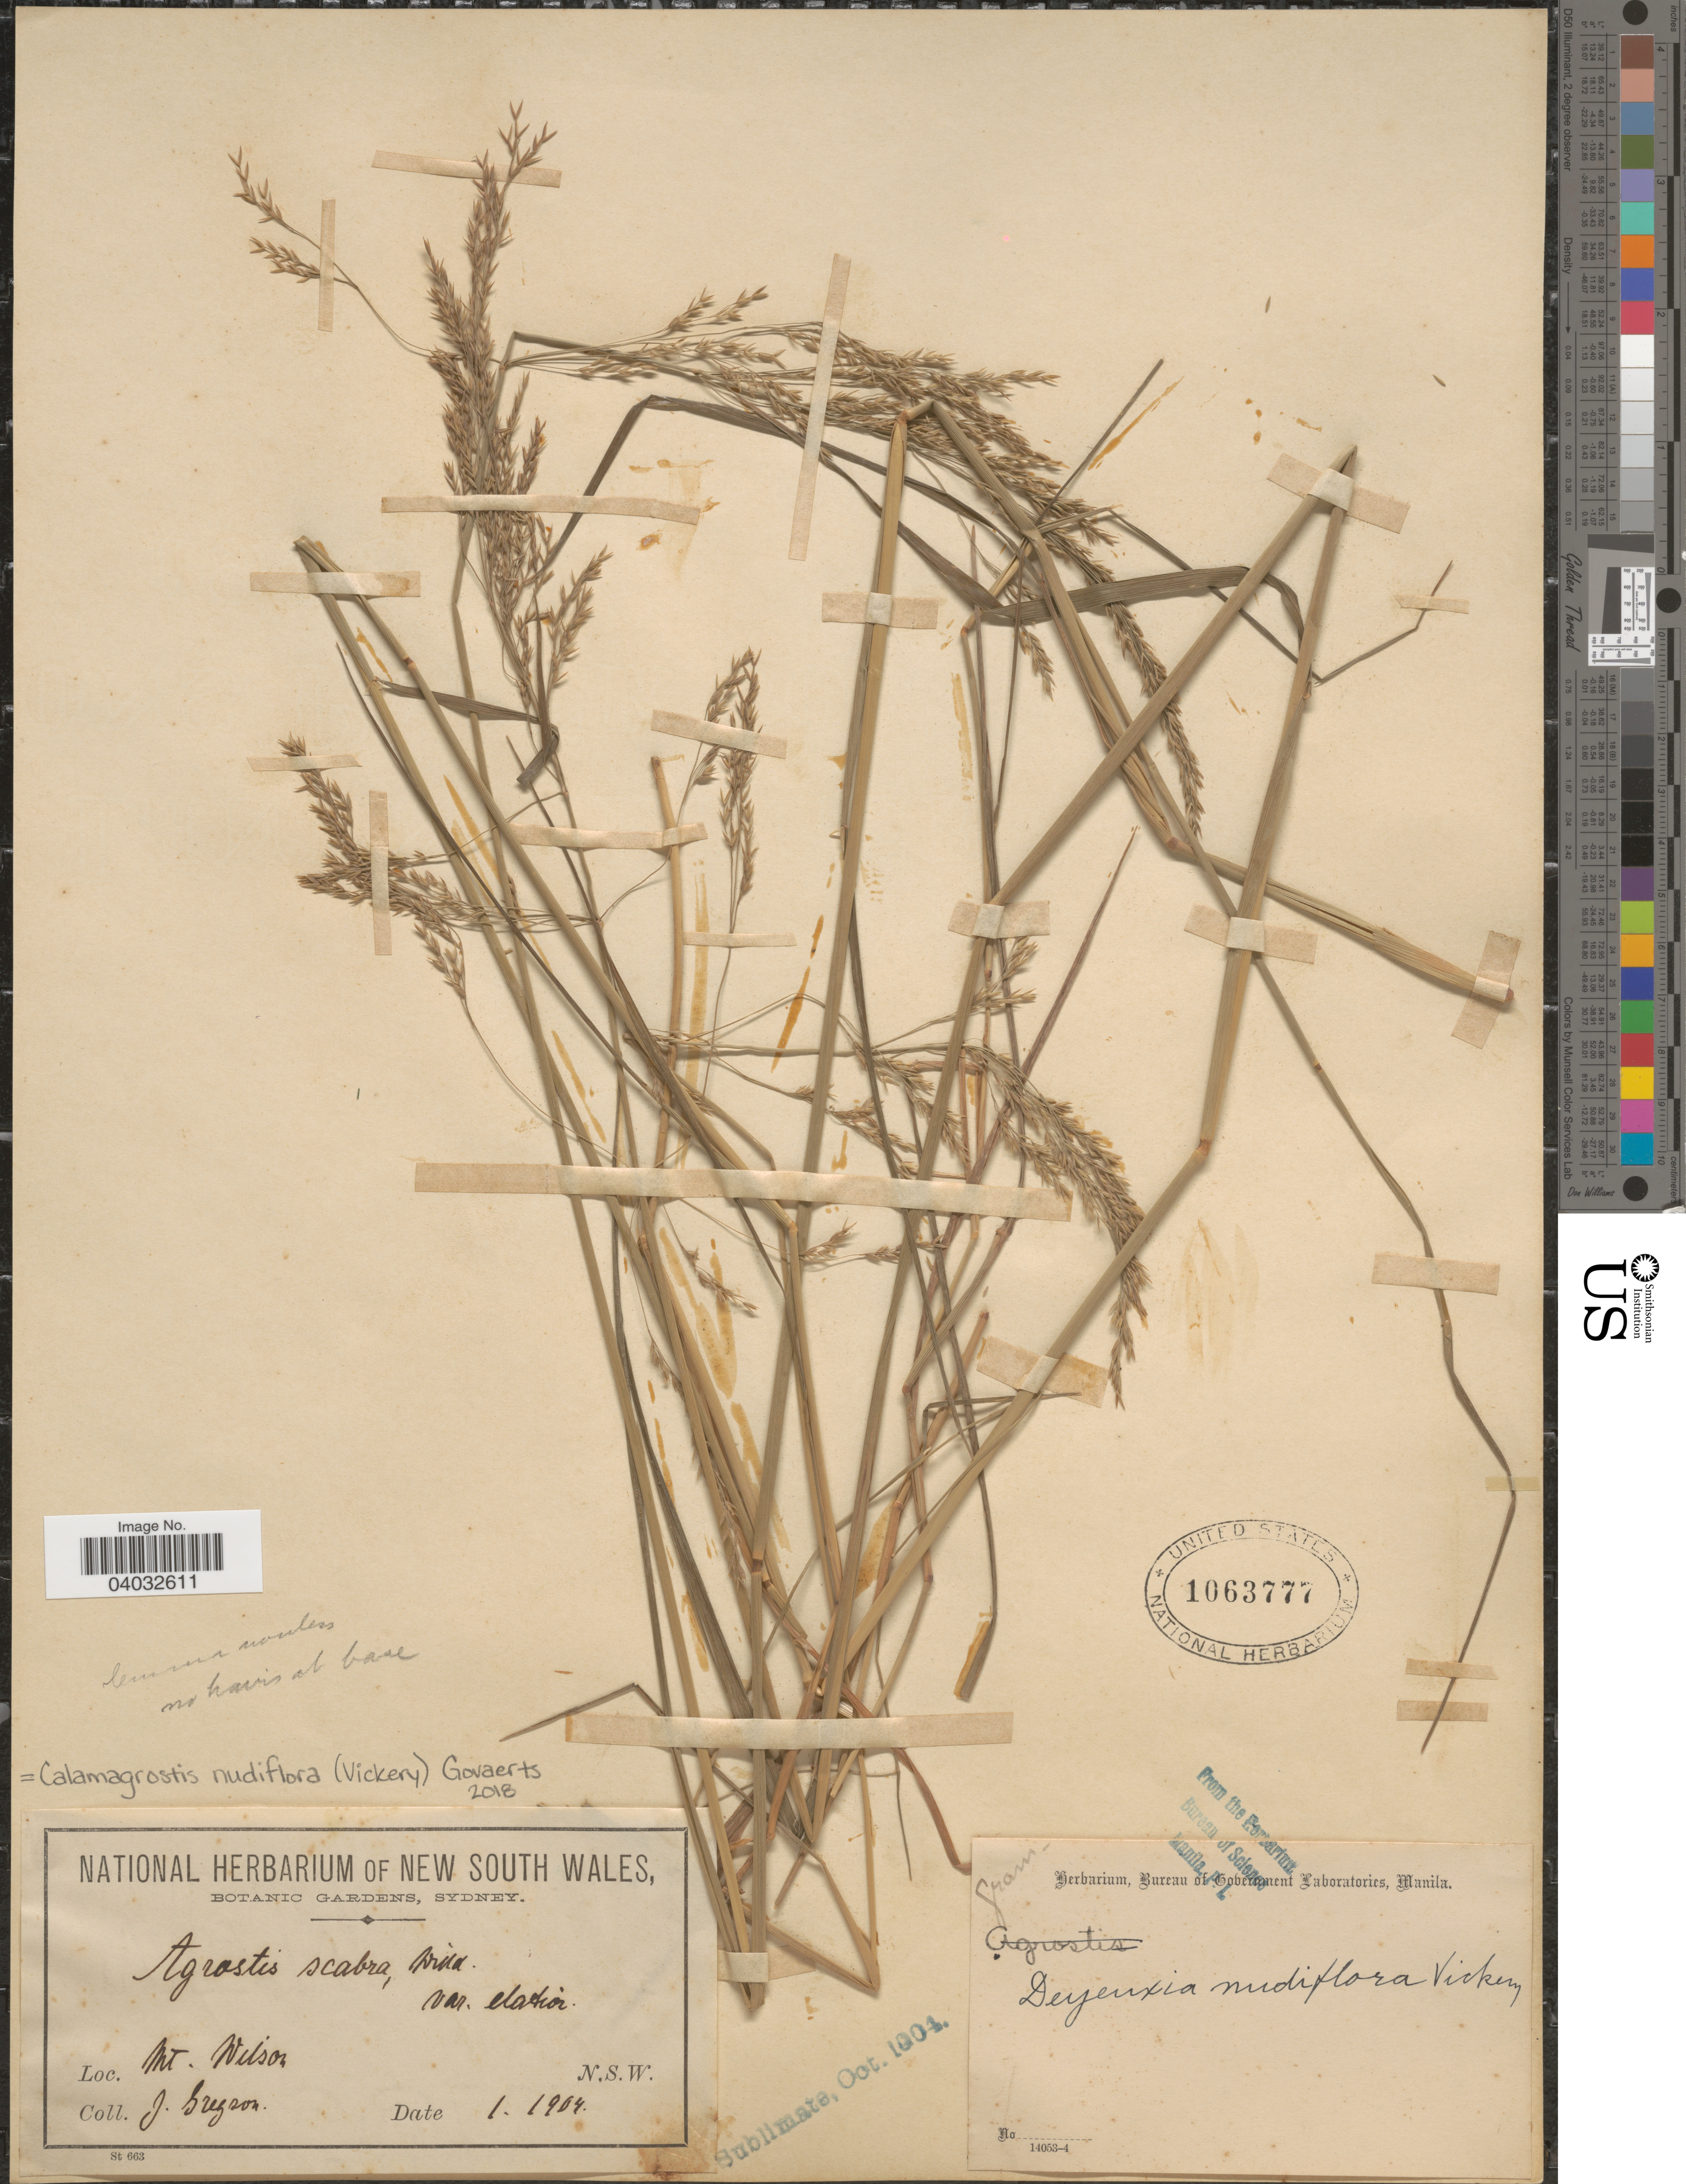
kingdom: Plantae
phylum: Tracheophyta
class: Liliopsida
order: Poales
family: Poaceae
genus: Calamagrostis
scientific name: Calamagrostis nudiflora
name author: (Vickery) Govaerts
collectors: J. Gregson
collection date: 1904-01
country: Australia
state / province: New South Wales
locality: Mt. Nelson.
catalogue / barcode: US 1063777